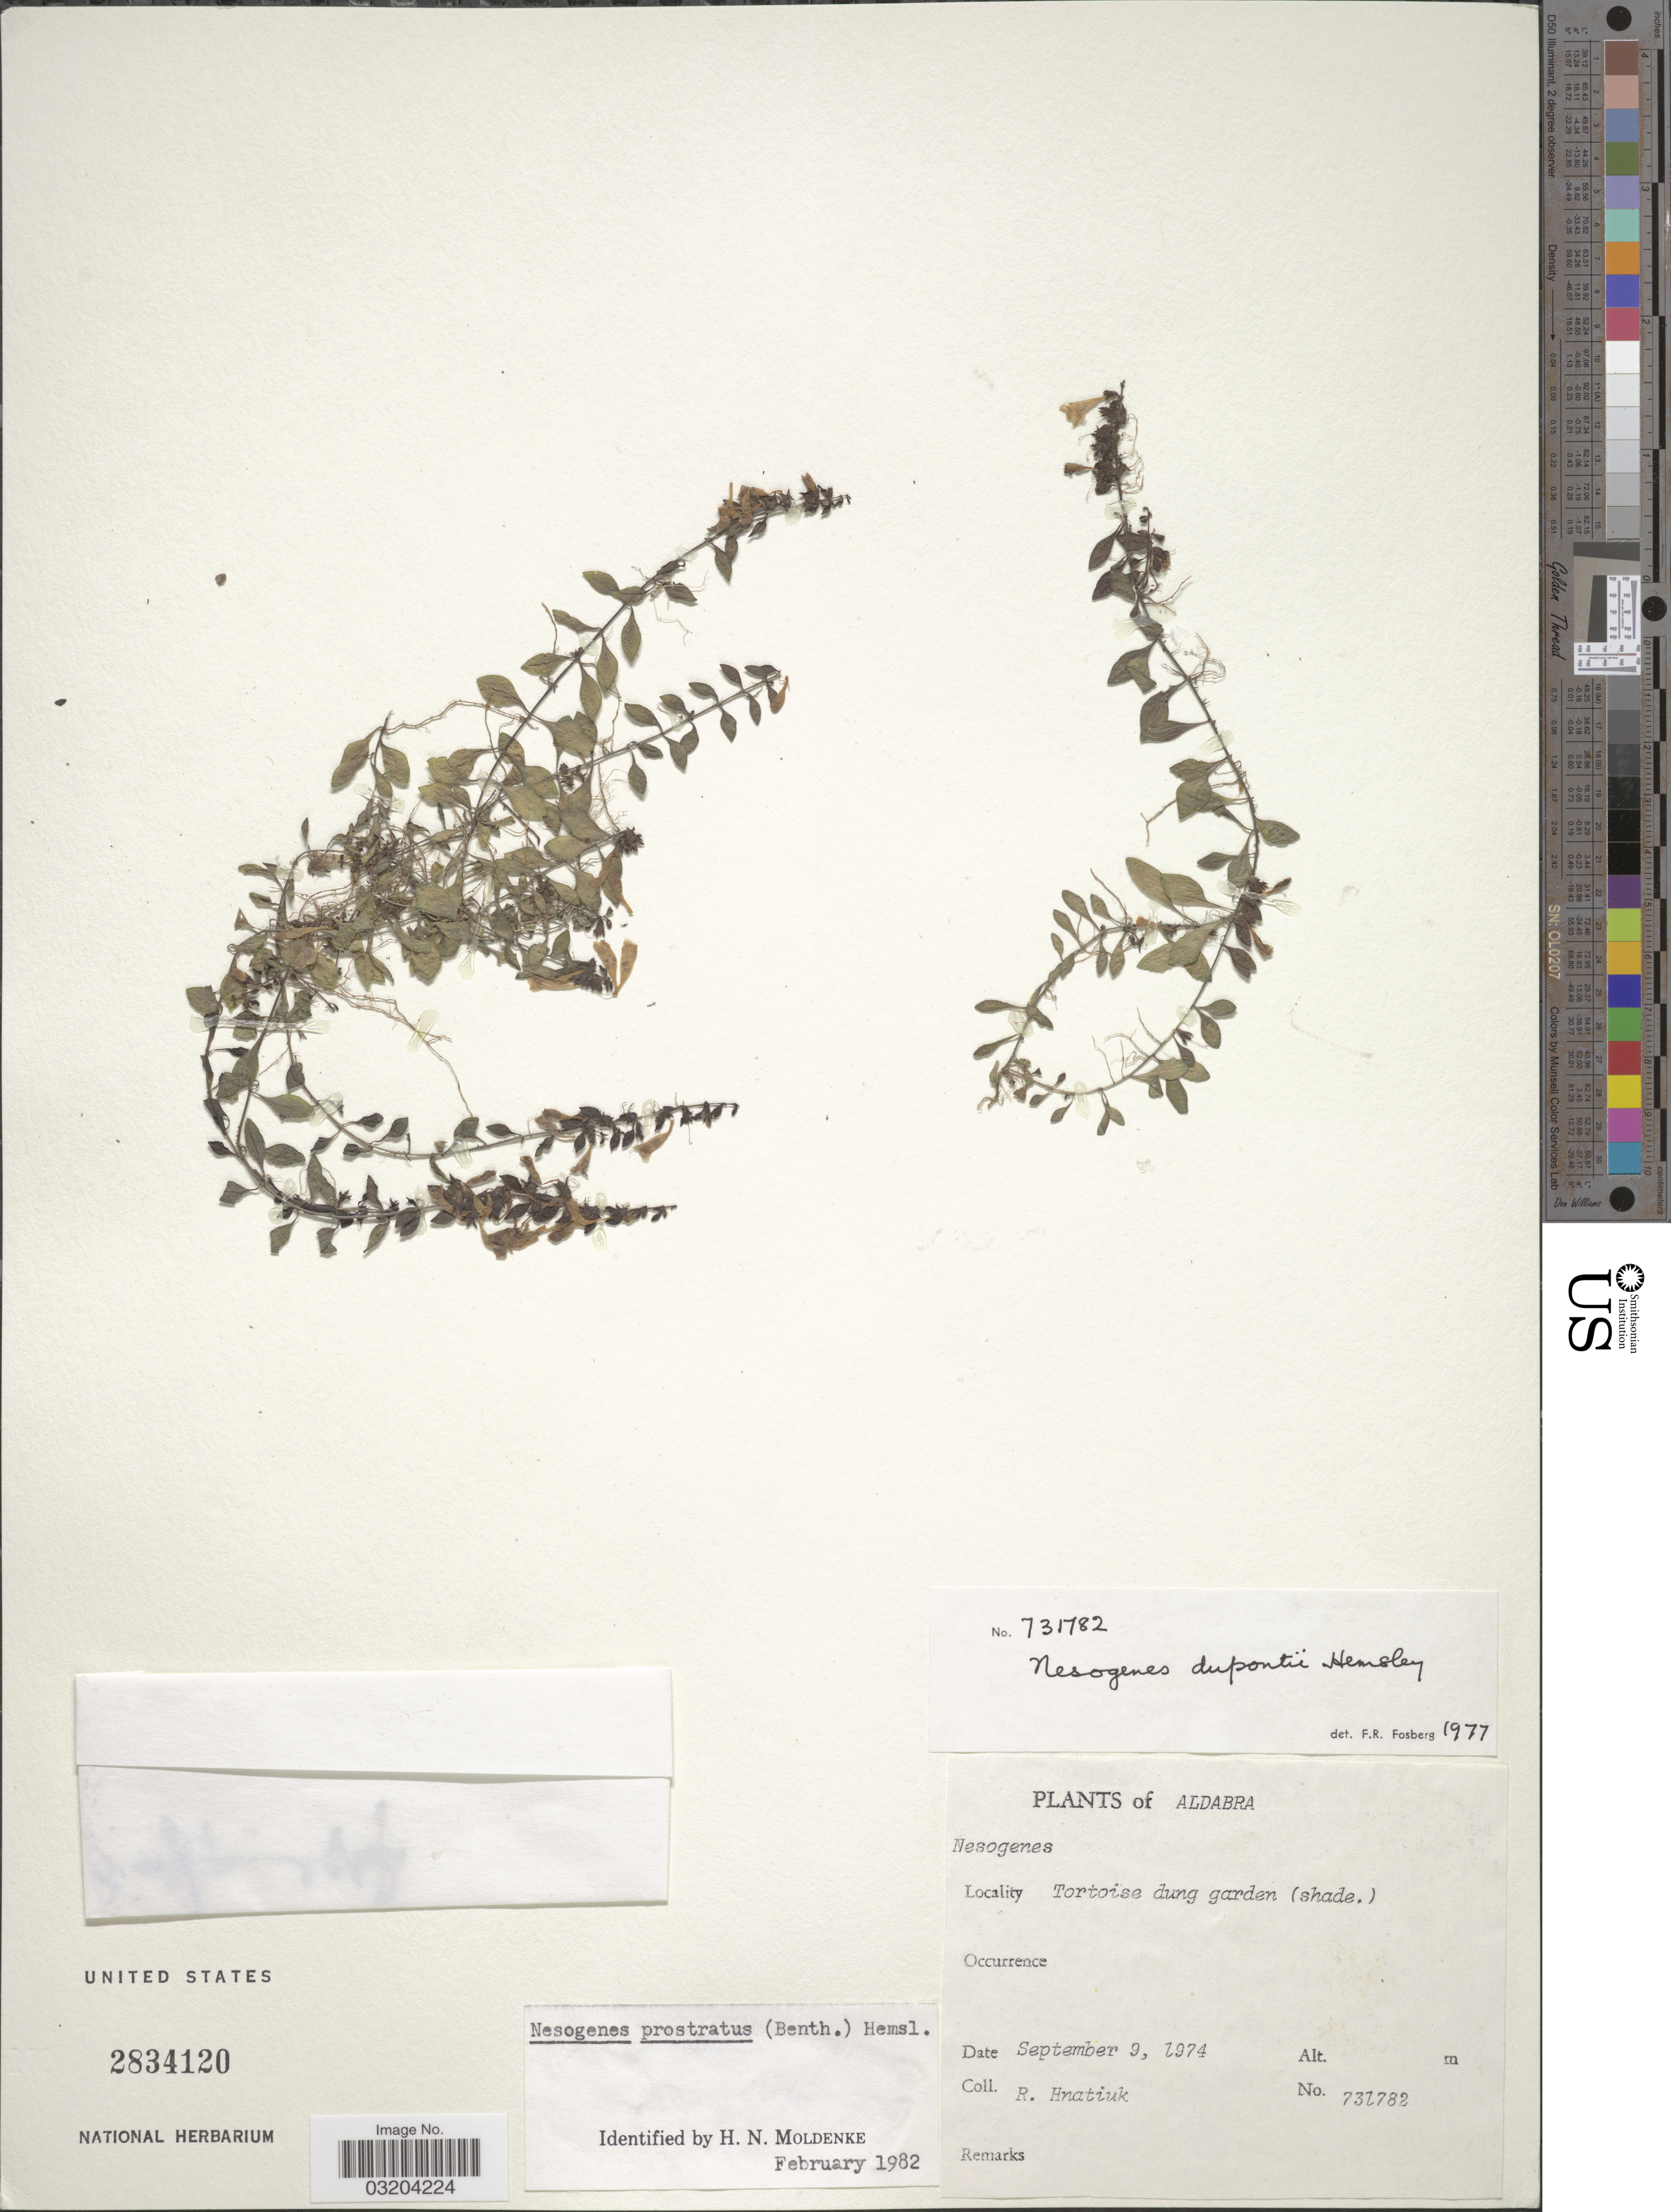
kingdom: Plantae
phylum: Tracheophyta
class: Magnoliopsida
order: Lamiales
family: Orobanchaceae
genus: Nesogenes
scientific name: Nesogenes prostrata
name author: (Benth.) Hemsl.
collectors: R. Hnatiuk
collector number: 731782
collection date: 1974-09-09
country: Seychelles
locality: Aldabra, Tortoise dung garden.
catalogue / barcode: US 2834120